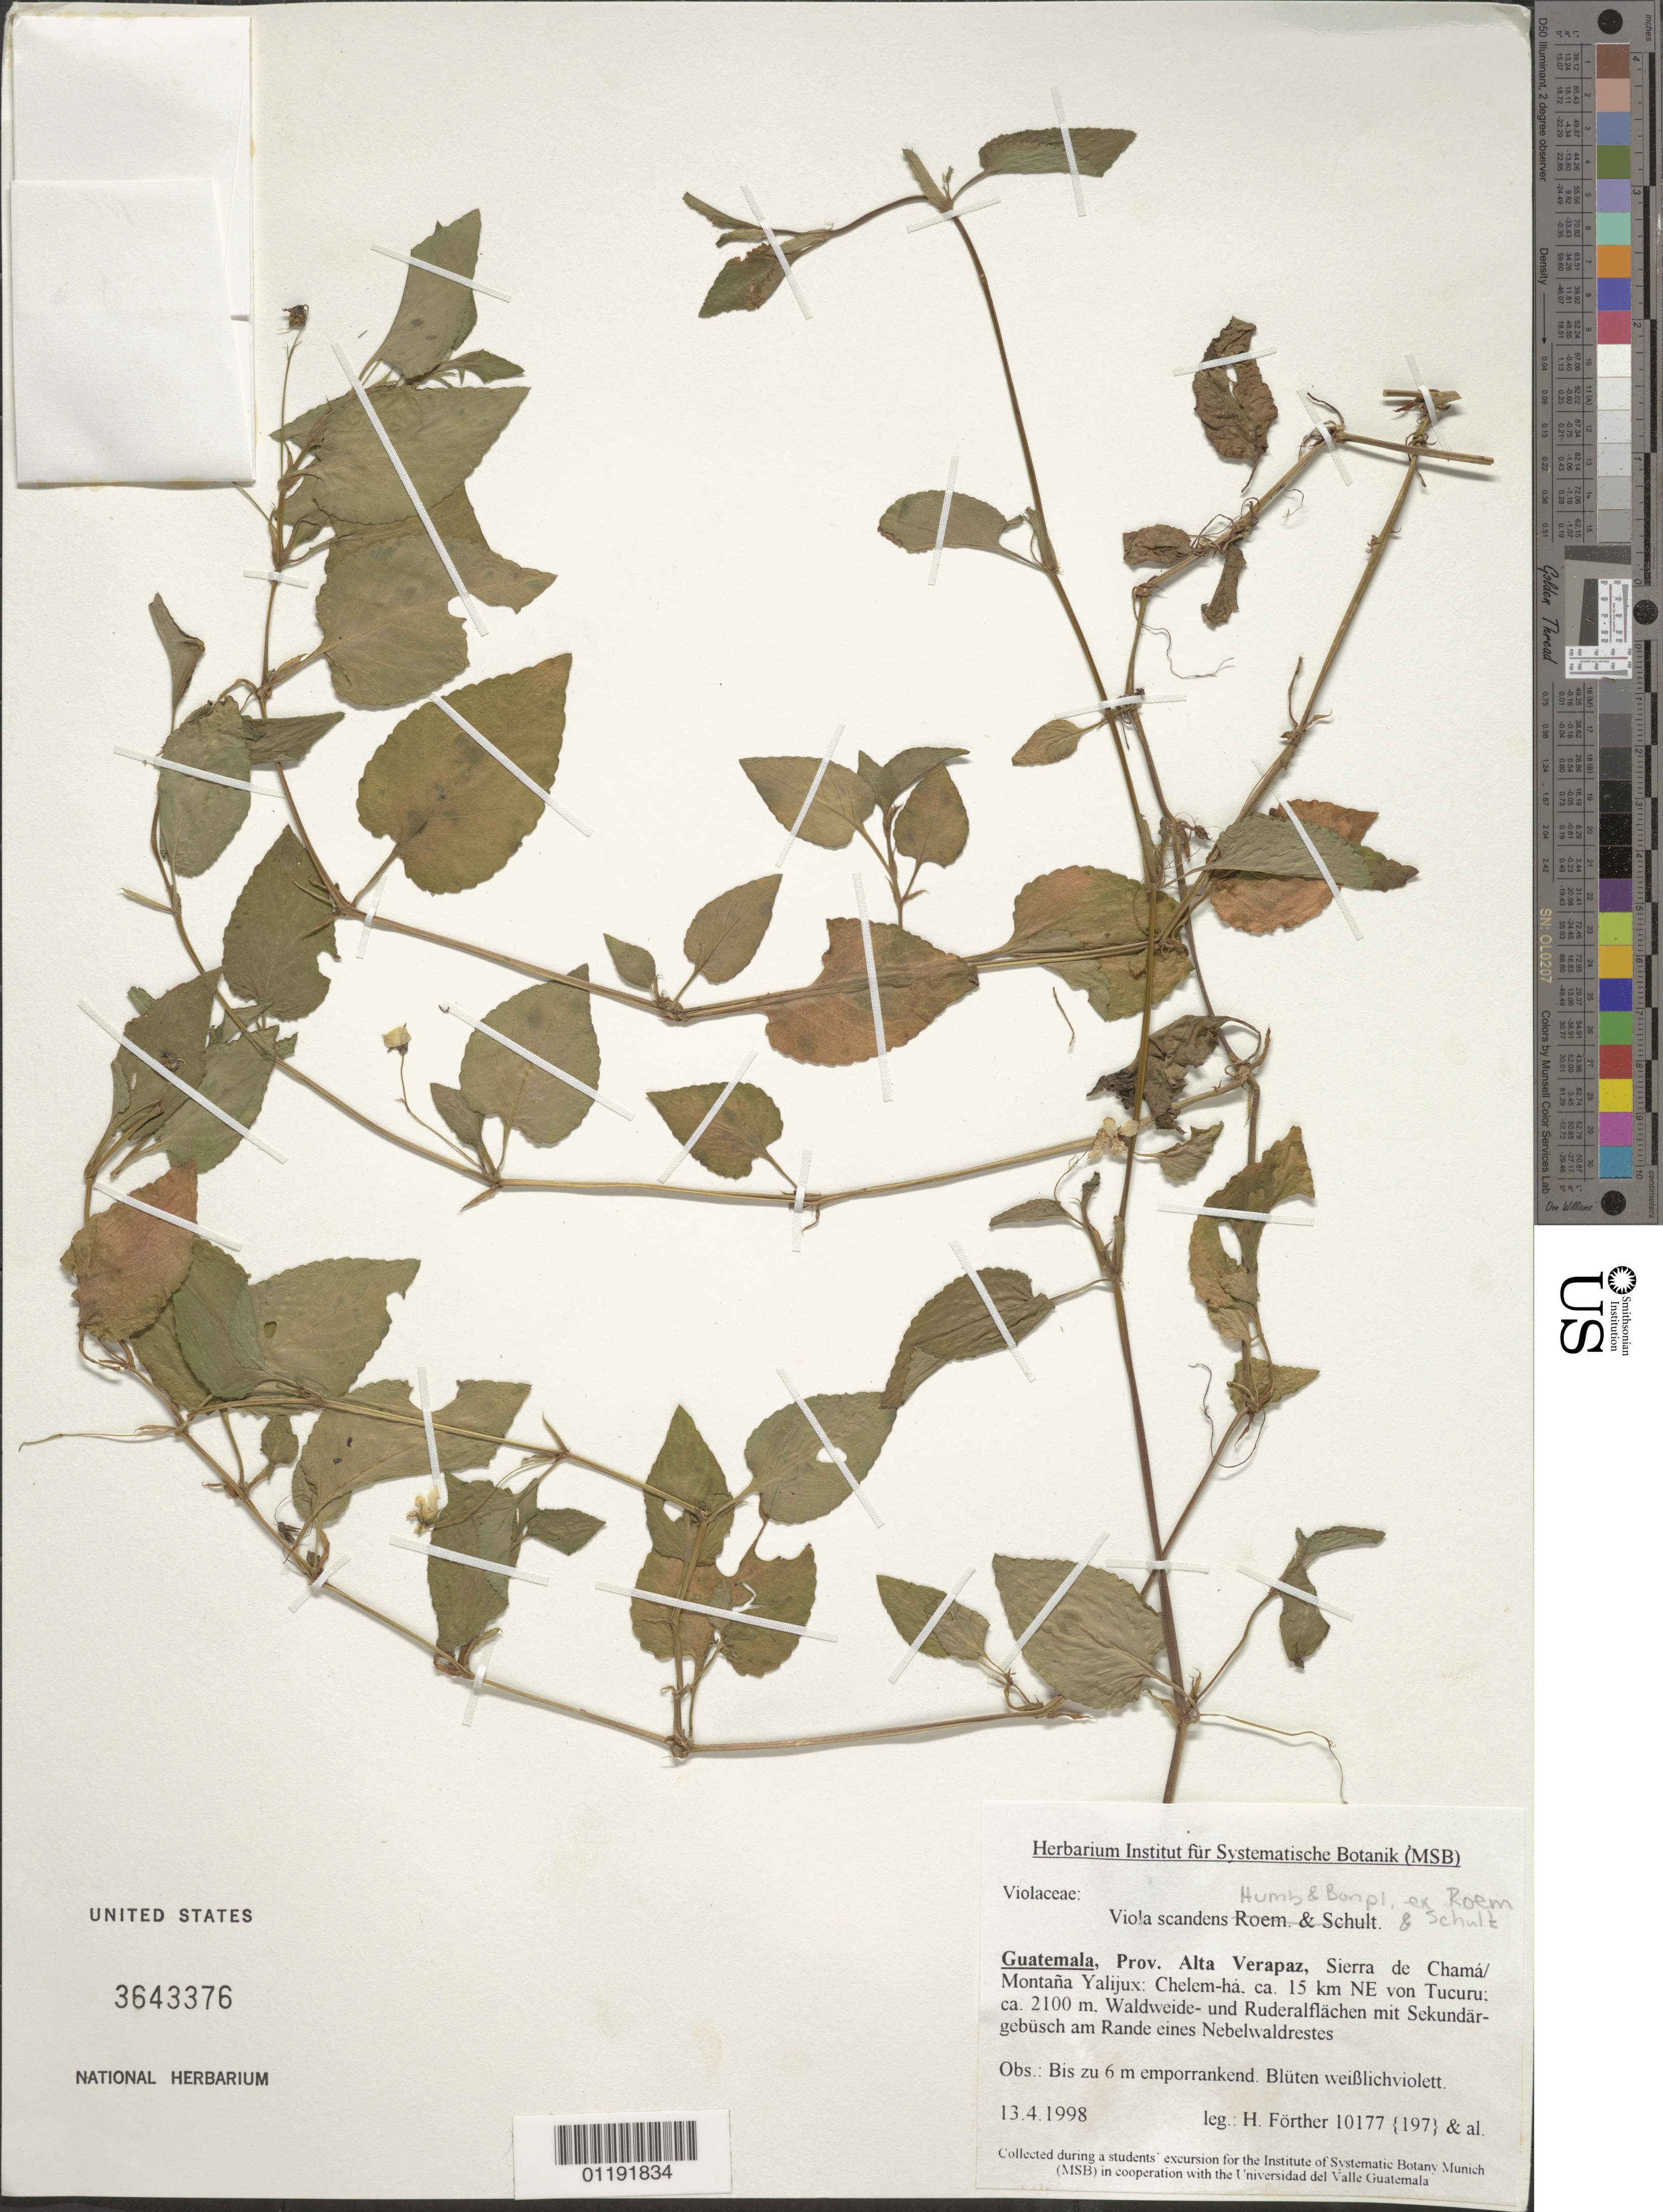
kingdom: Plantae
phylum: Tracheophyta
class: Magnoliopsida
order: Malpighiales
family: Violaceae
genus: Viola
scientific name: Viola scandens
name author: Humb. & Bonpl. ex Schult.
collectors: H. Fôrther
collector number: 10177 {197}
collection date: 1998-04-13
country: Guatemala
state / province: Alta Verapaz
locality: Sierra de Chama/Montana Yalijux, Chelem-ha, approx 15 km NE of Tucuru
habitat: Wooded pasture, ruderal areas with secondary bushes, edge of cloud forest remnant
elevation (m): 2100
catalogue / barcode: US 3643376